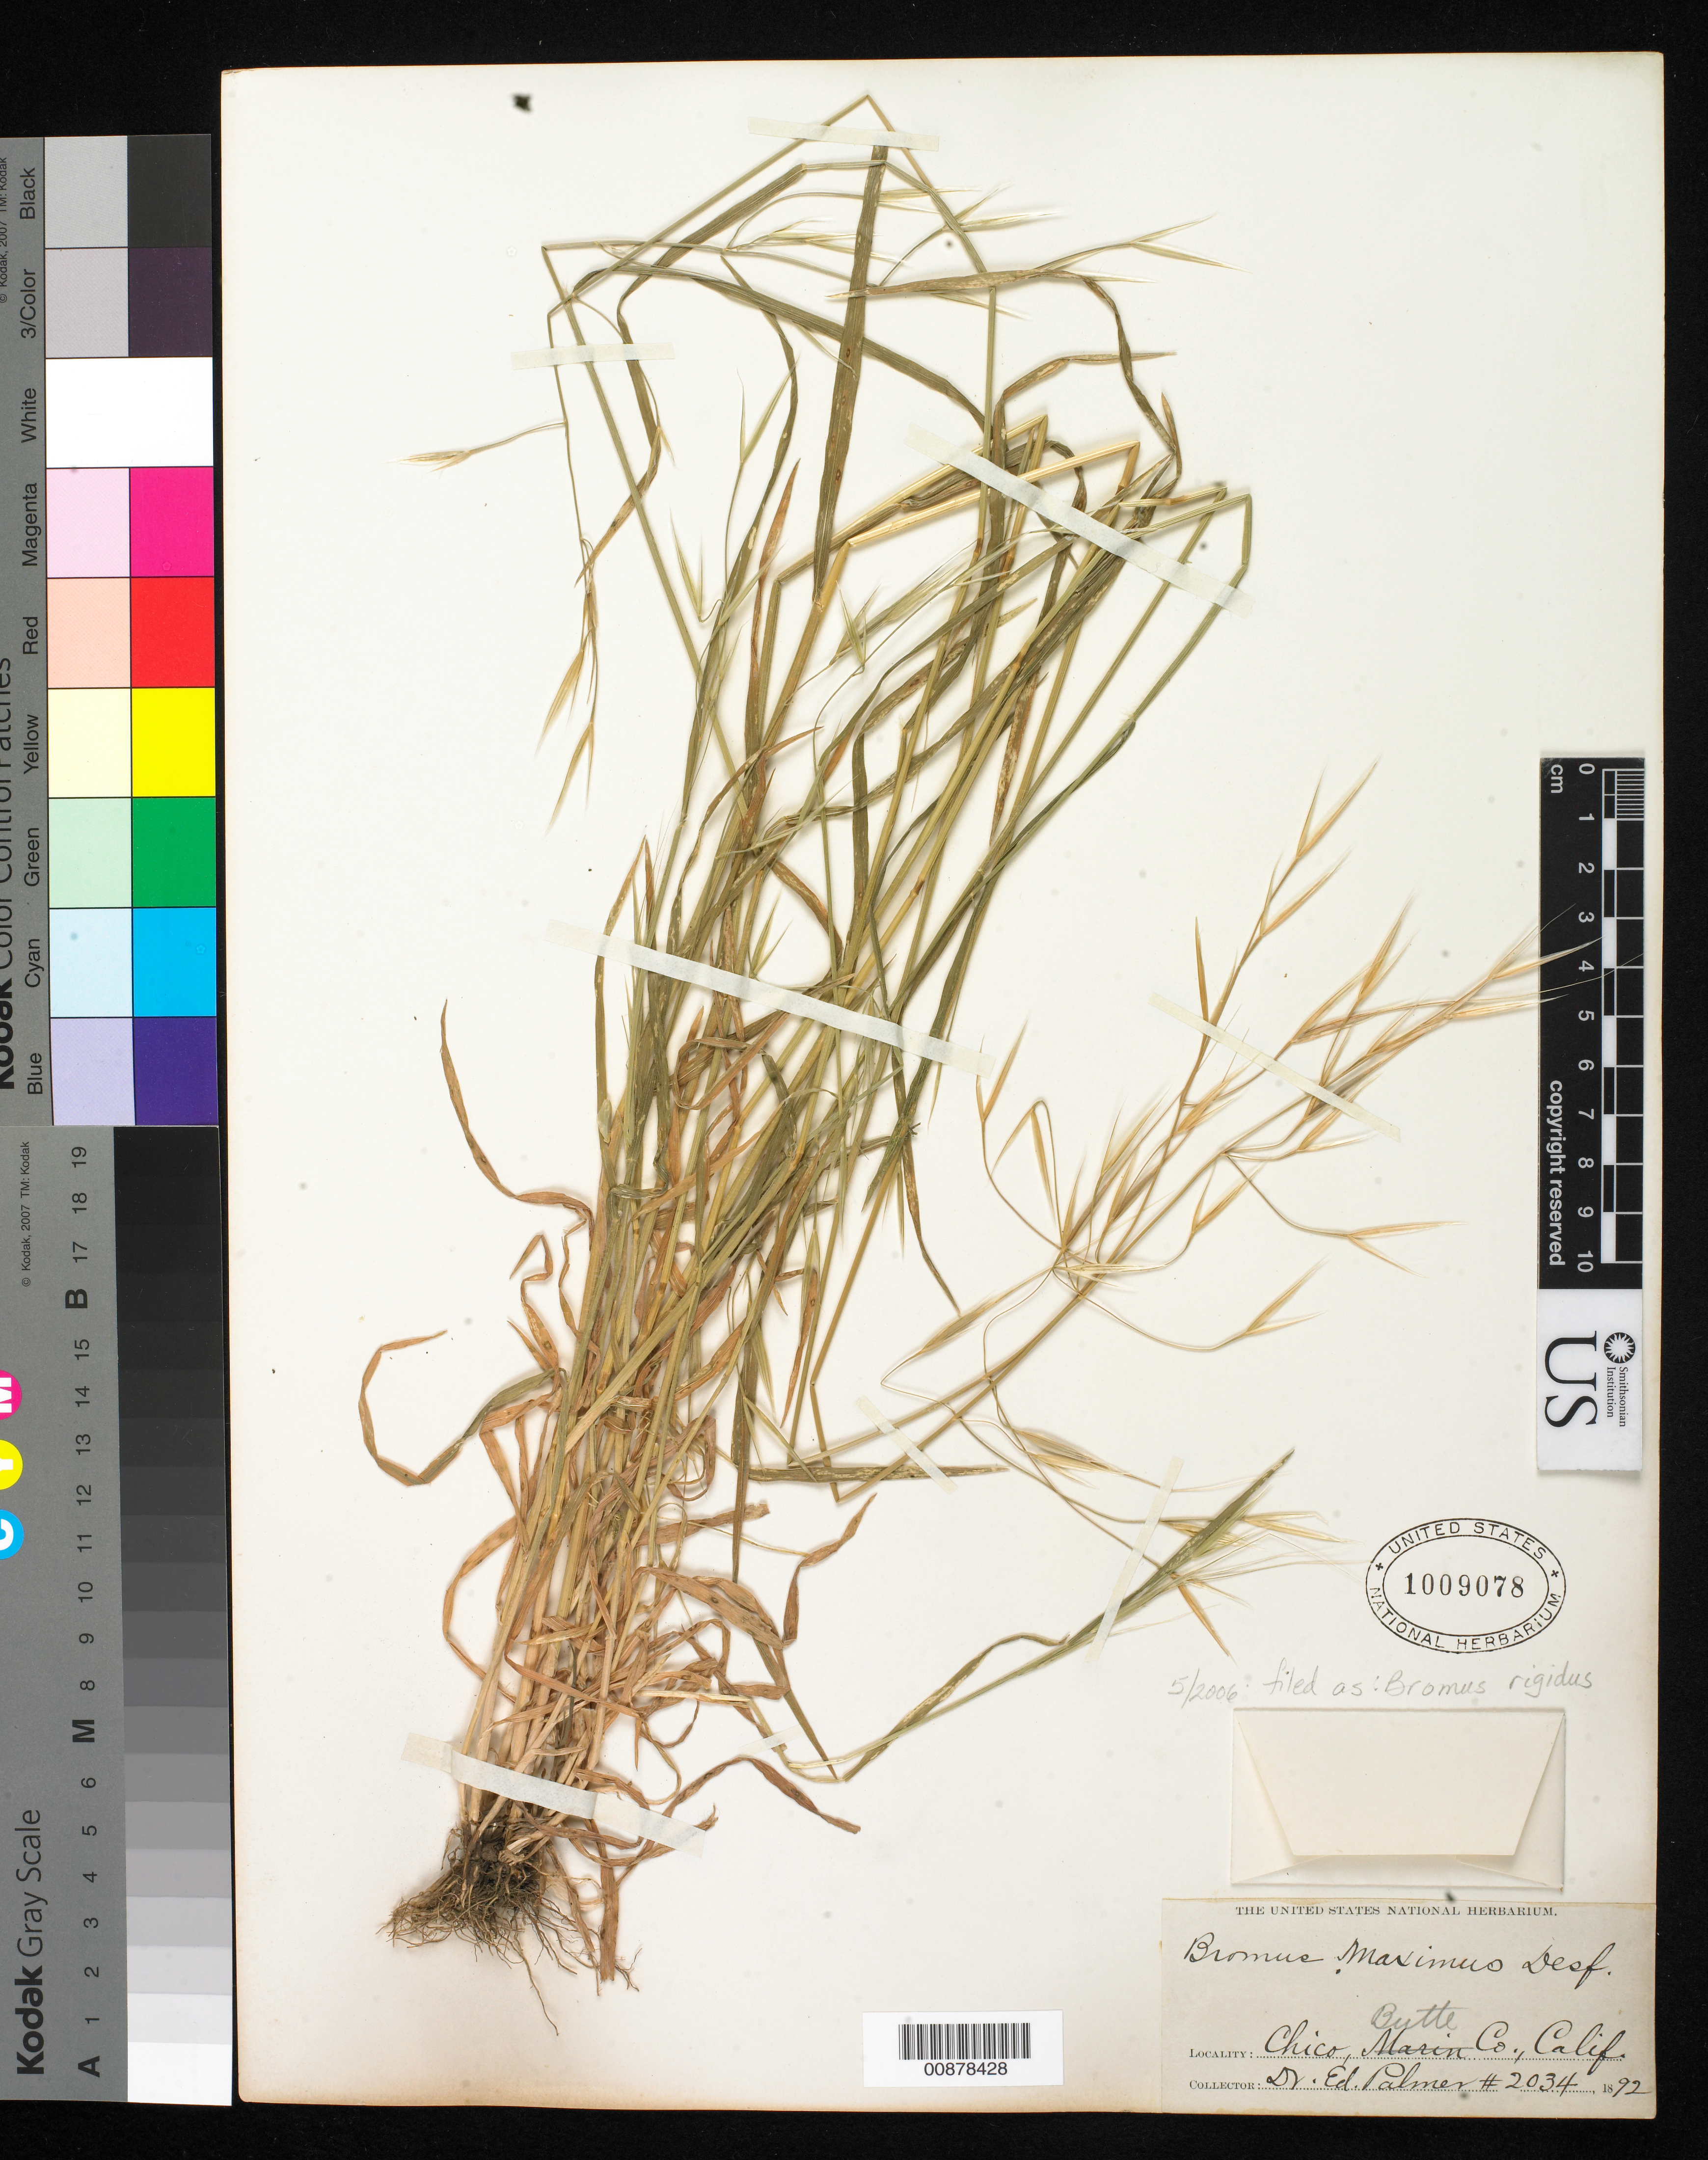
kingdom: Plantae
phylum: Tracheophyta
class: Liliopsida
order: Poales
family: Poaceae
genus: Bromus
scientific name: Bromus rigidus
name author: Roth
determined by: Poaceae Reorganization Project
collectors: E. Palmer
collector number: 2034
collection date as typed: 1892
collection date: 1892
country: United States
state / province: California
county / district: Butte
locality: Chico, Butte County, California.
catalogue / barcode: US 1009078